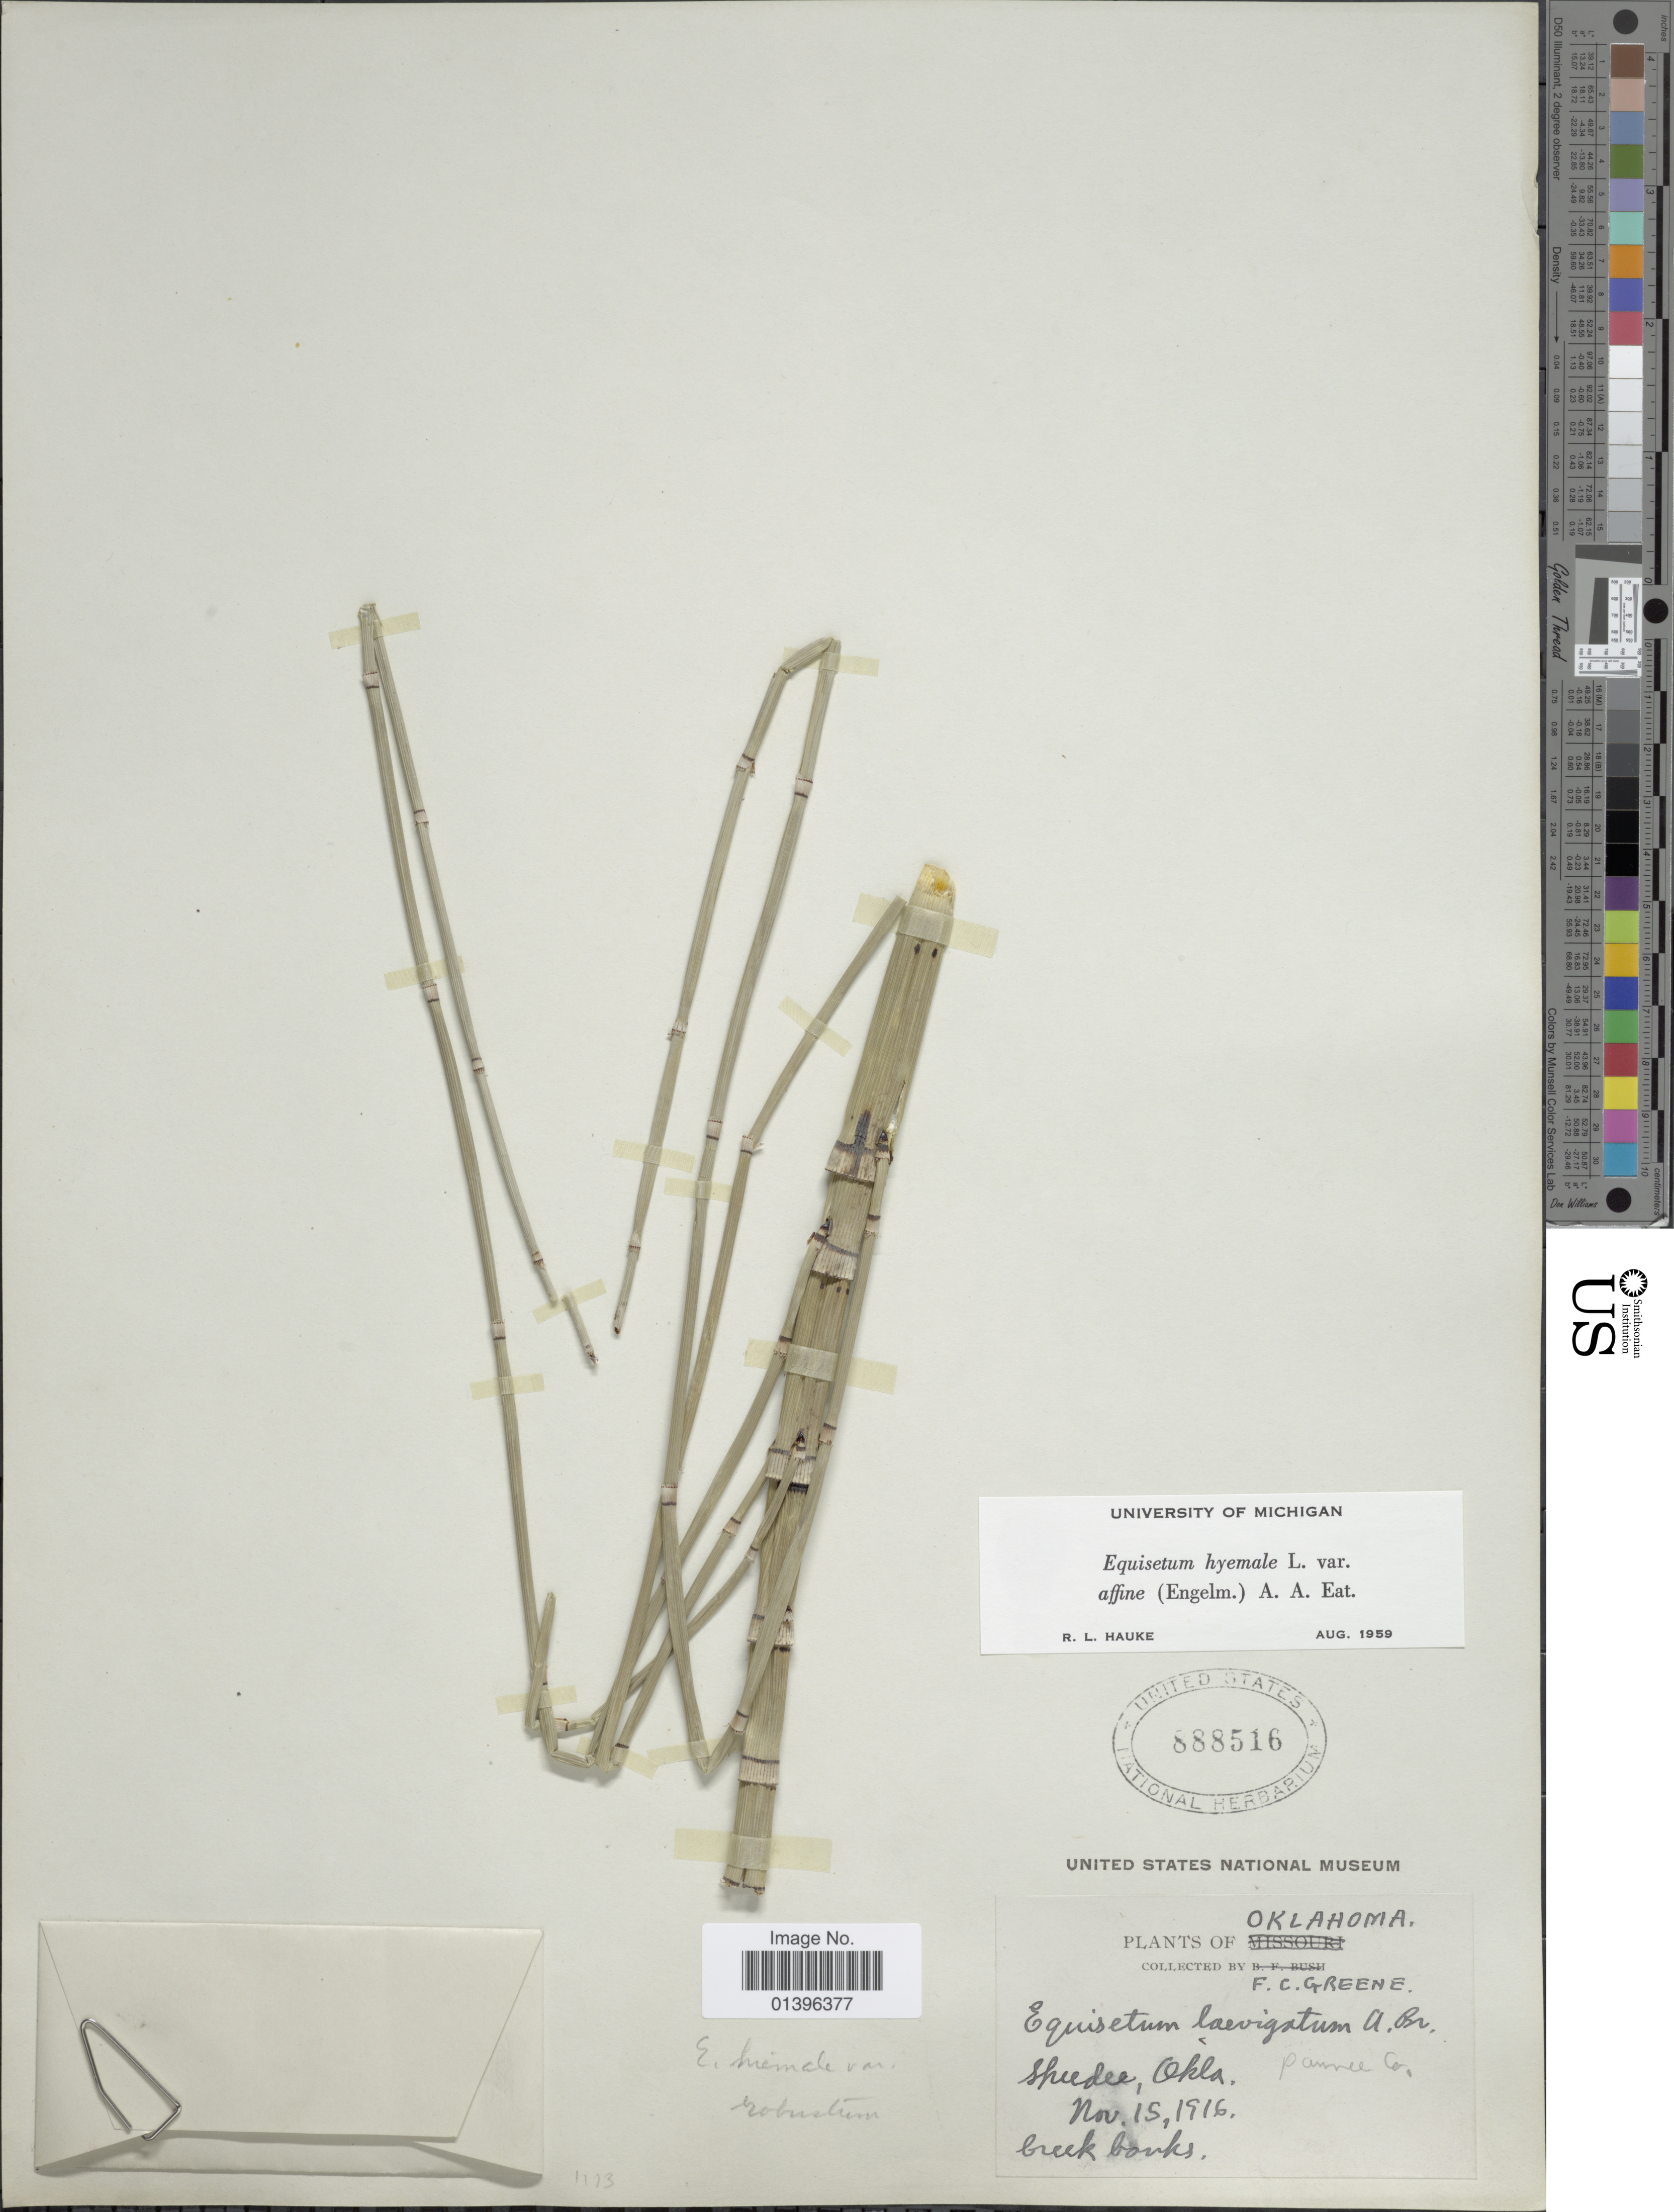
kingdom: Plantae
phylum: Tracheophyta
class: Polypodiopsida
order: Equisetales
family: Equisetaceae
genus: Equisetum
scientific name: Equisetum hyemale var. affine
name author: (Engelm.) A.A. Eaton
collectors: F. C. Greene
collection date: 1916-11-15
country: United States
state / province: Oklahoma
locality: Sheedee, Okla. Pawnee Co.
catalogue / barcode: US 888516